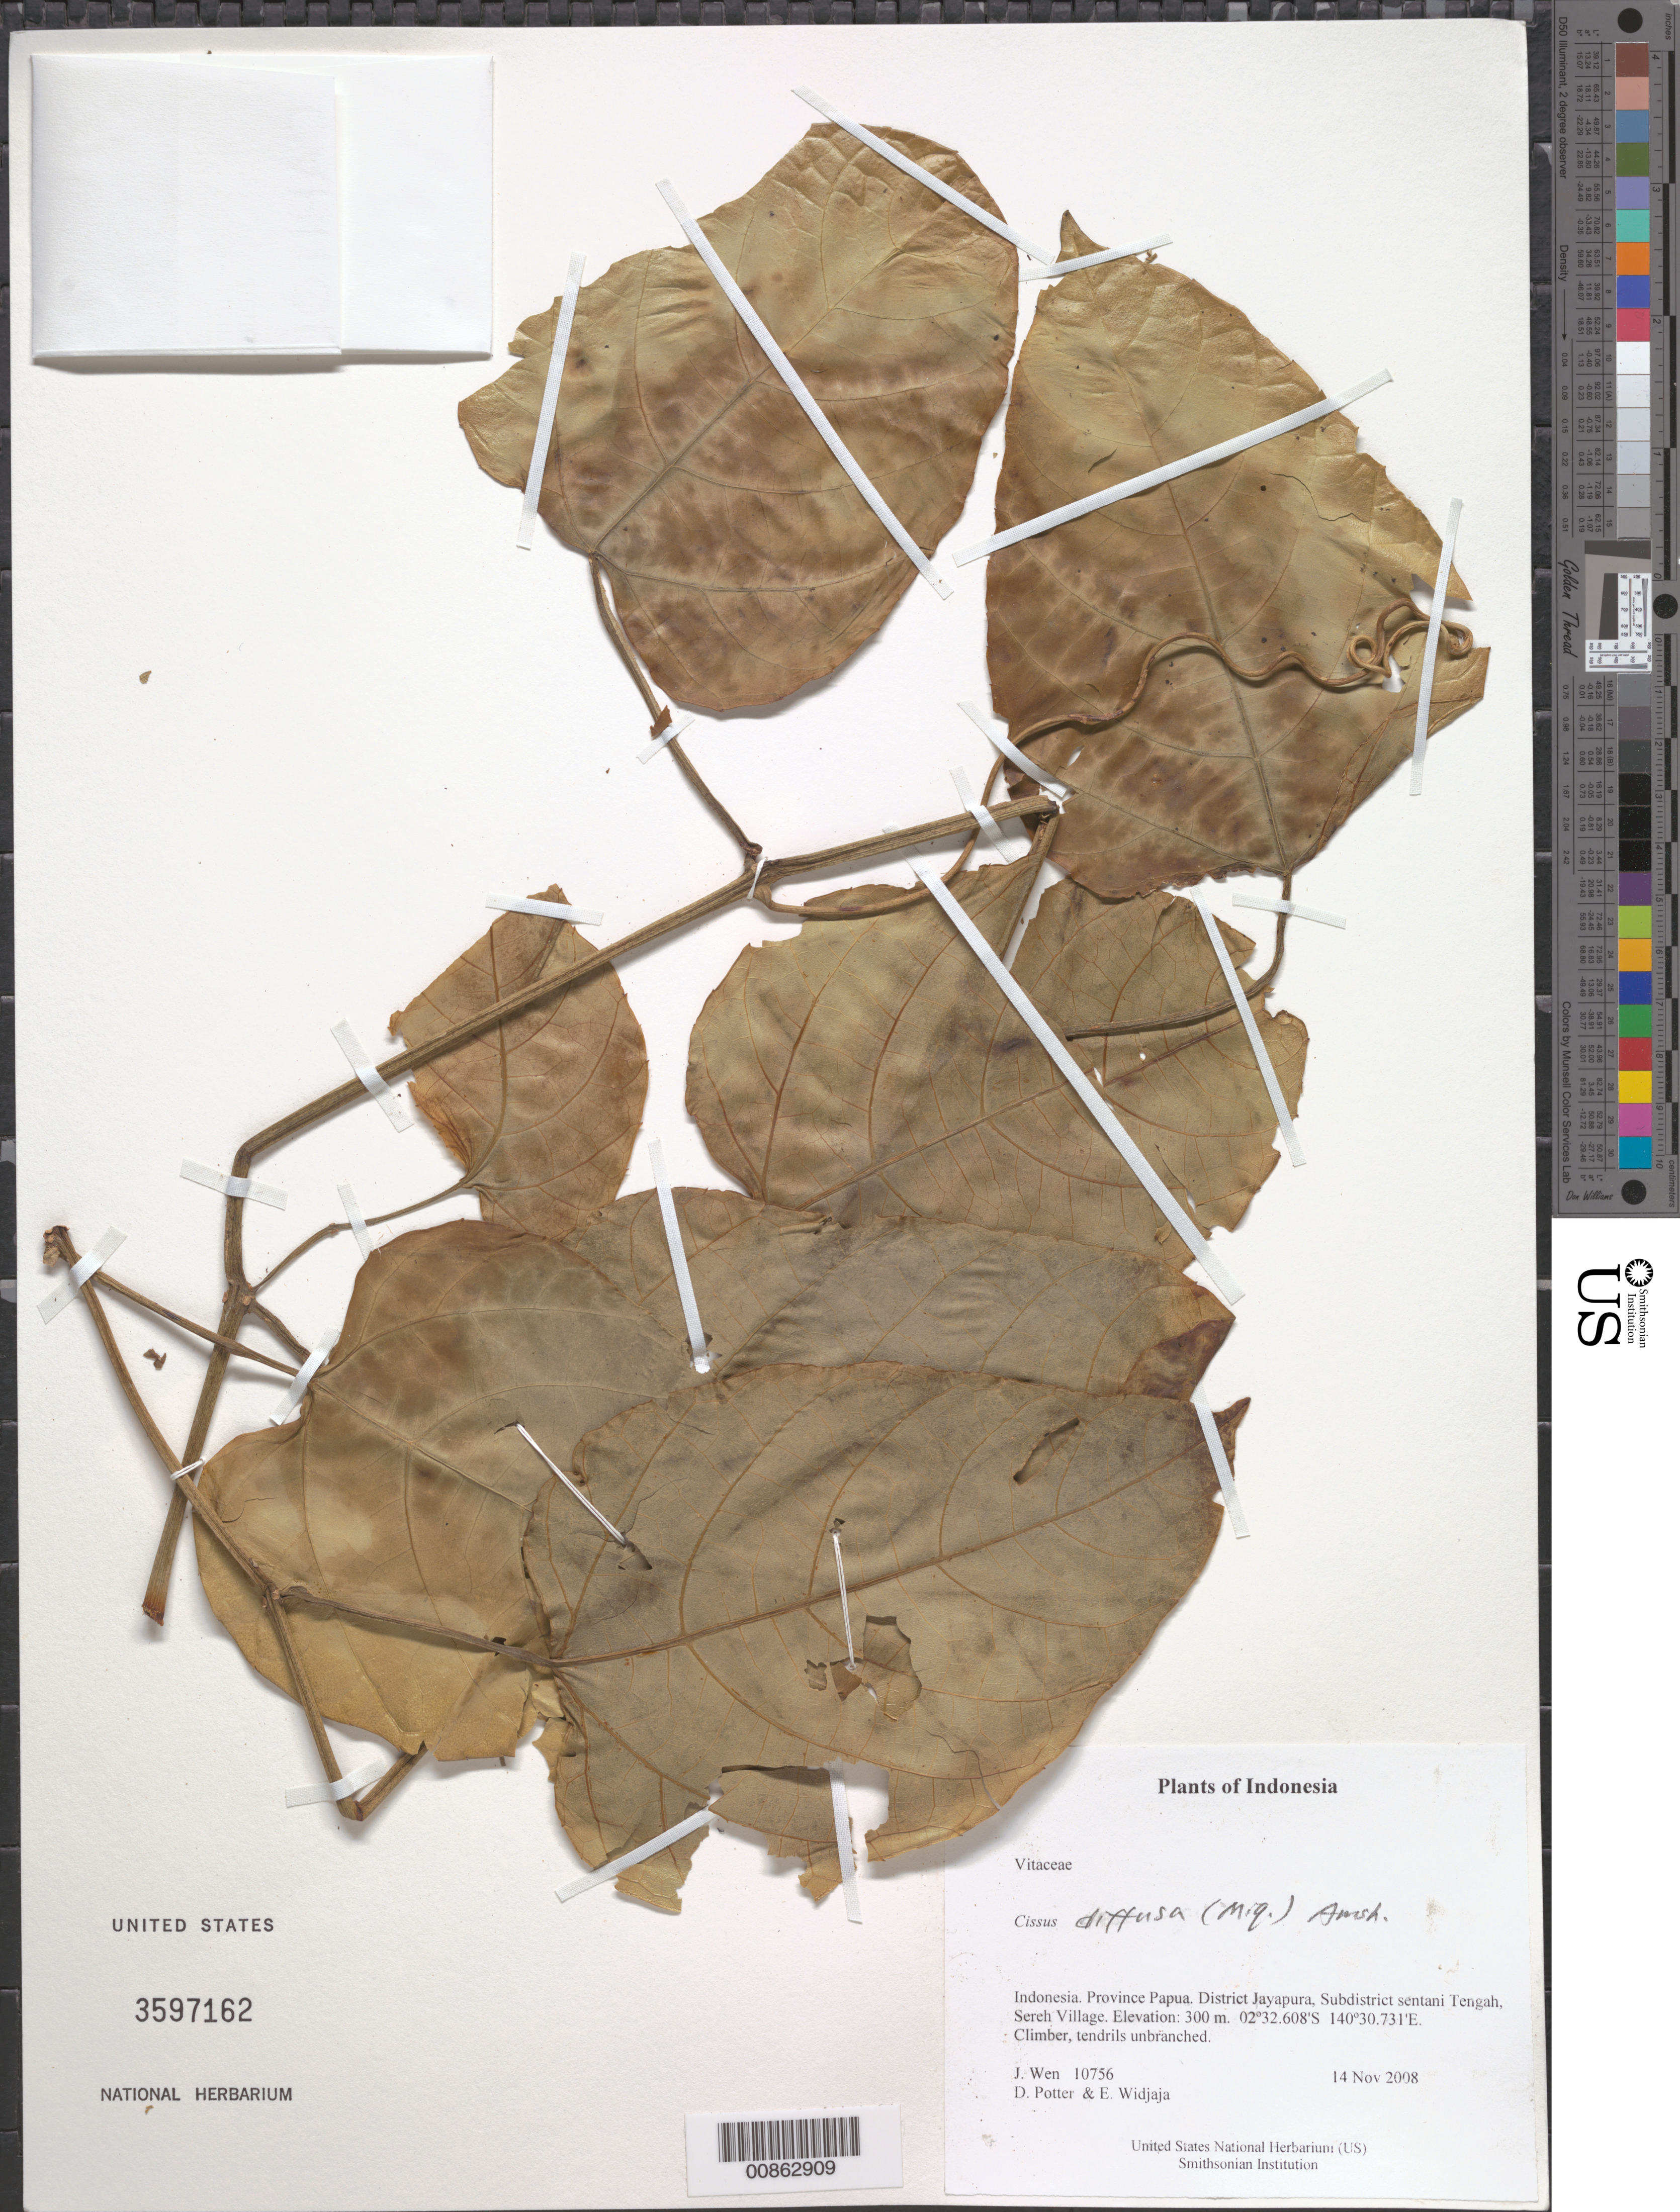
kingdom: Plantae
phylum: Tracheophyta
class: Magnoliopsida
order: Vitales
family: Vitaceae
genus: Cissus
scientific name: Cissus sp.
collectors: J. Wen, D. Potter & E. A. Widjaja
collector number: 10756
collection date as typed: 14 Nov 2008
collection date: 2008-11-14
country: Indonesia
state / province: Papua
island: New Guinea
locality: District Jayapura, Subdistrict sentani Tengah, Sereh Village. Irian Barat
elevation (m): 300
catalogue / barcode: US 3597162